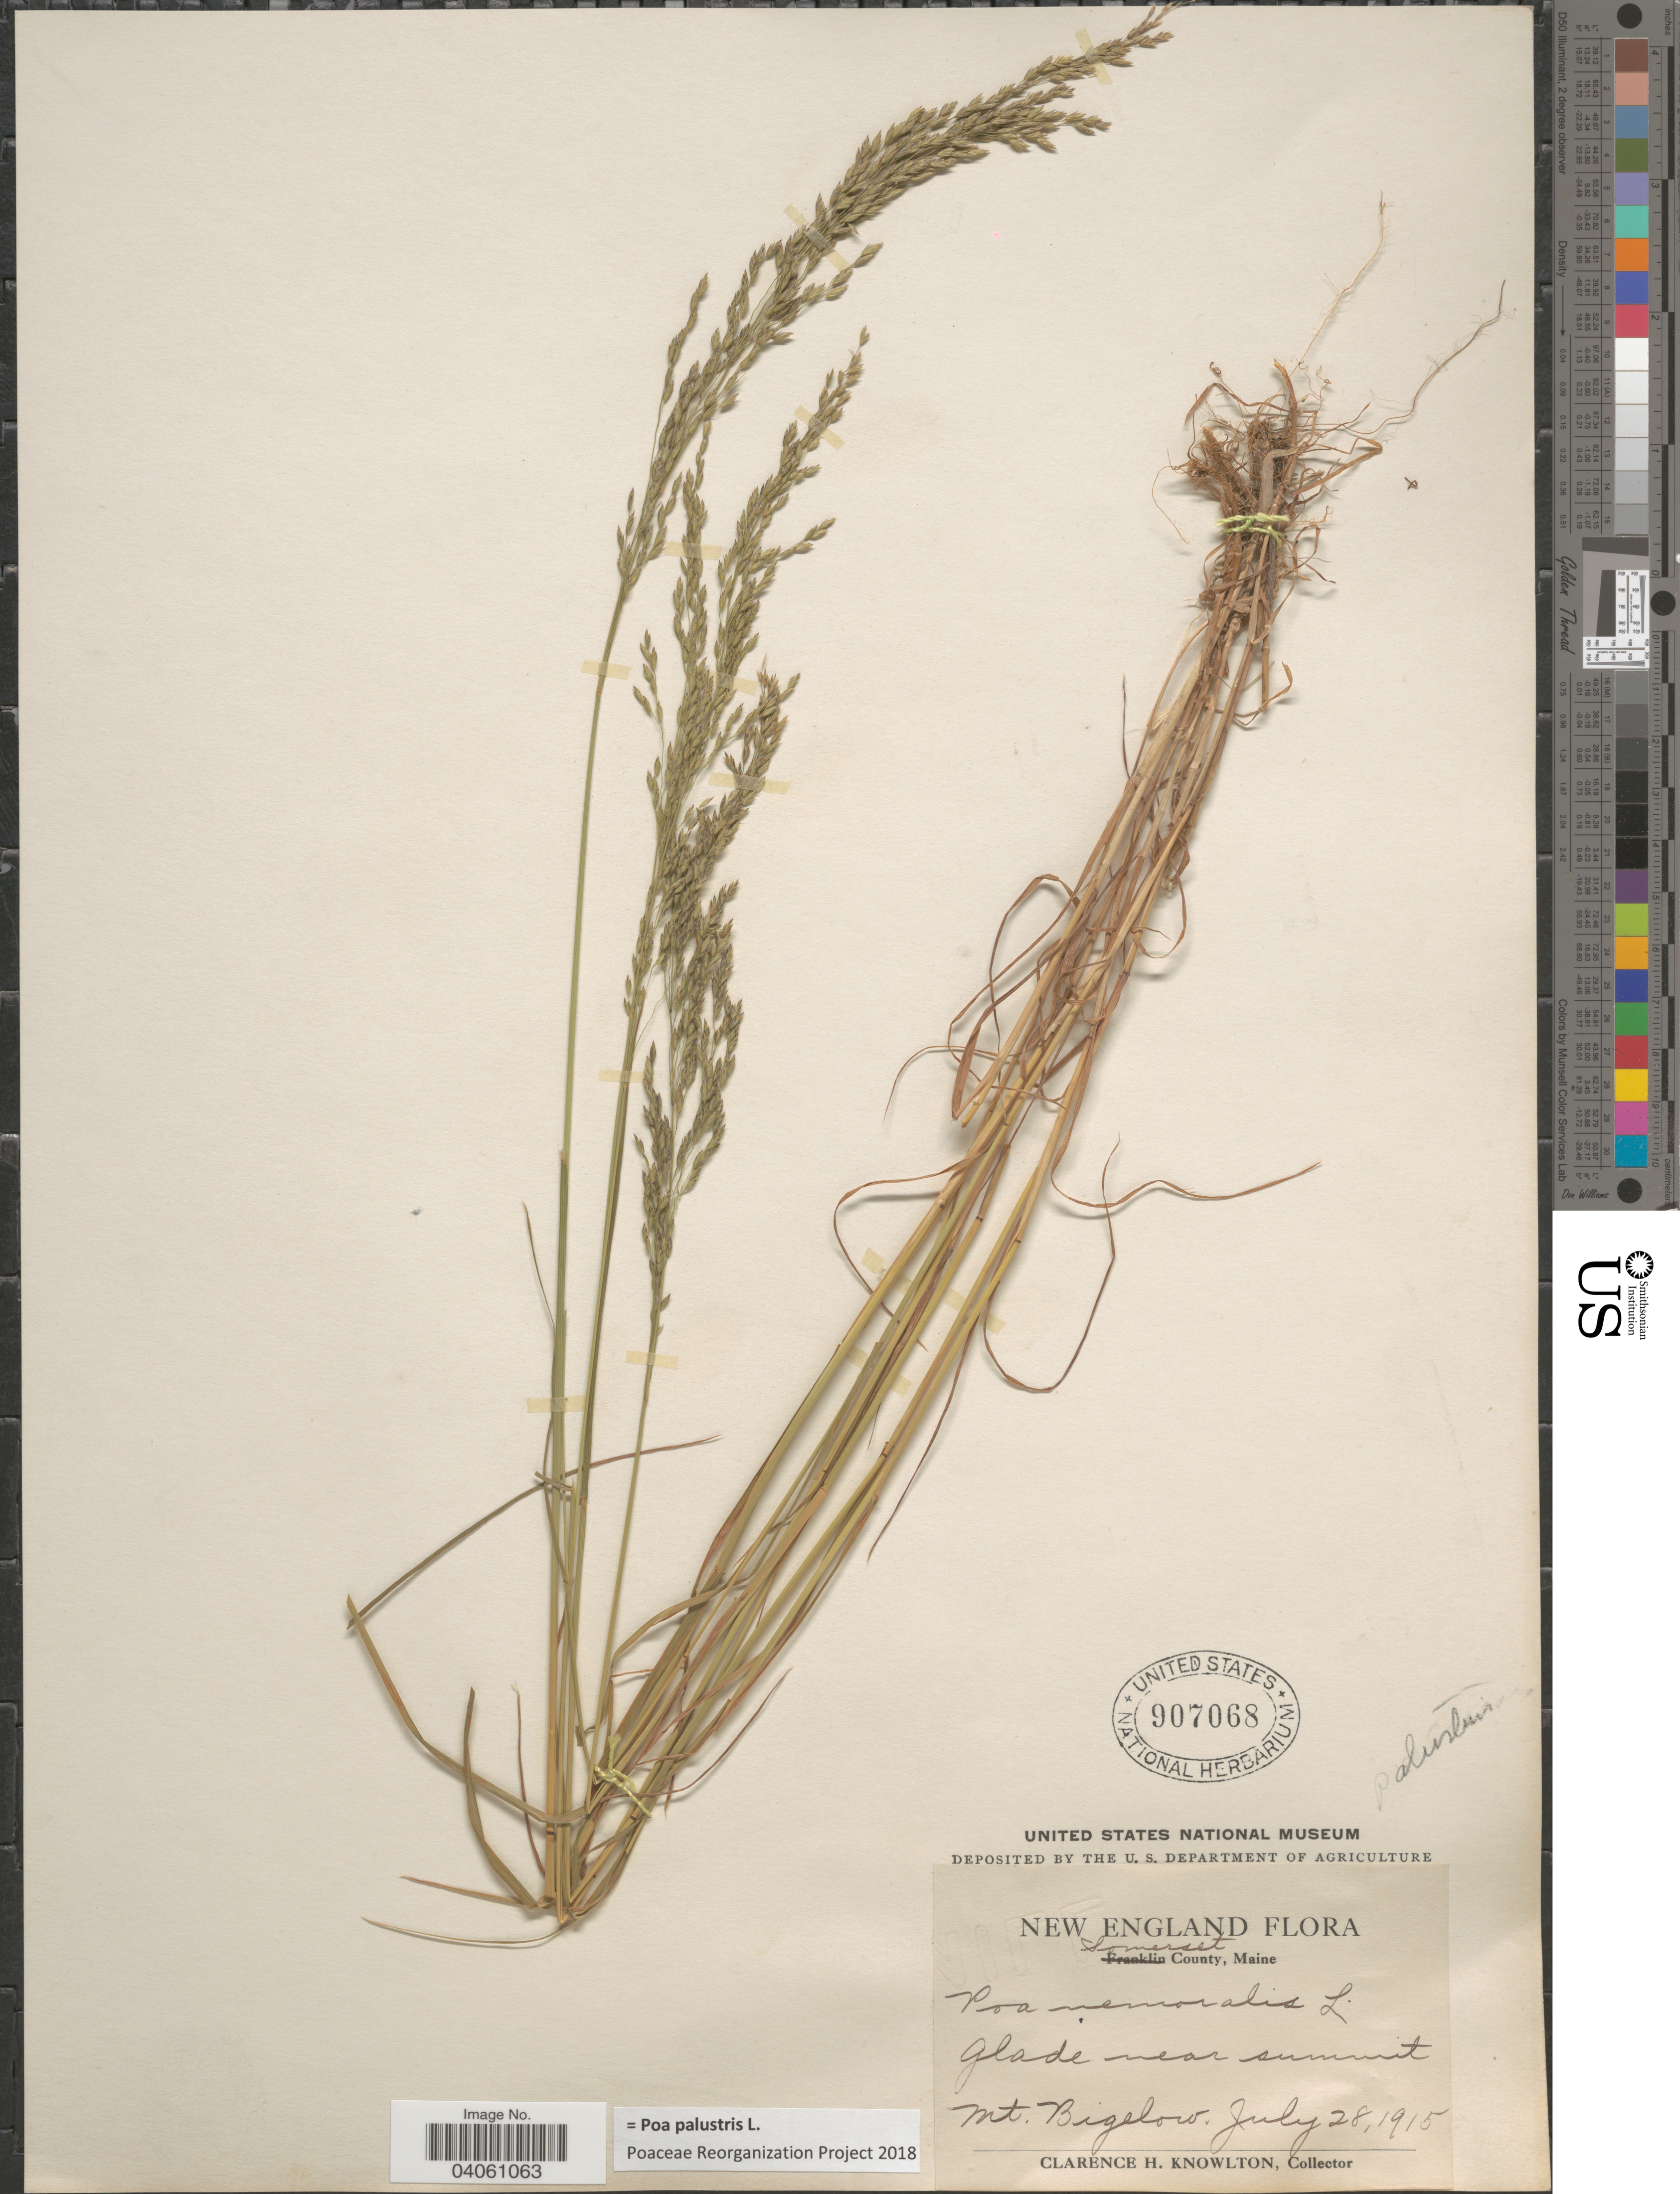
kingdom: Plantae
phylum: Tracheophyta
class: Liliopsida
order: Poales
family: Poaceae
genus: Poa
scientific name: Poa palustris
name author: L.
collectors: C. H. Knowlton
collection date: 1915-07-28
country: United States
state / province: Maine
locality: New England. Somerset County. Near summit Mt. Bigelow.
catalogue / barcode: US 907068